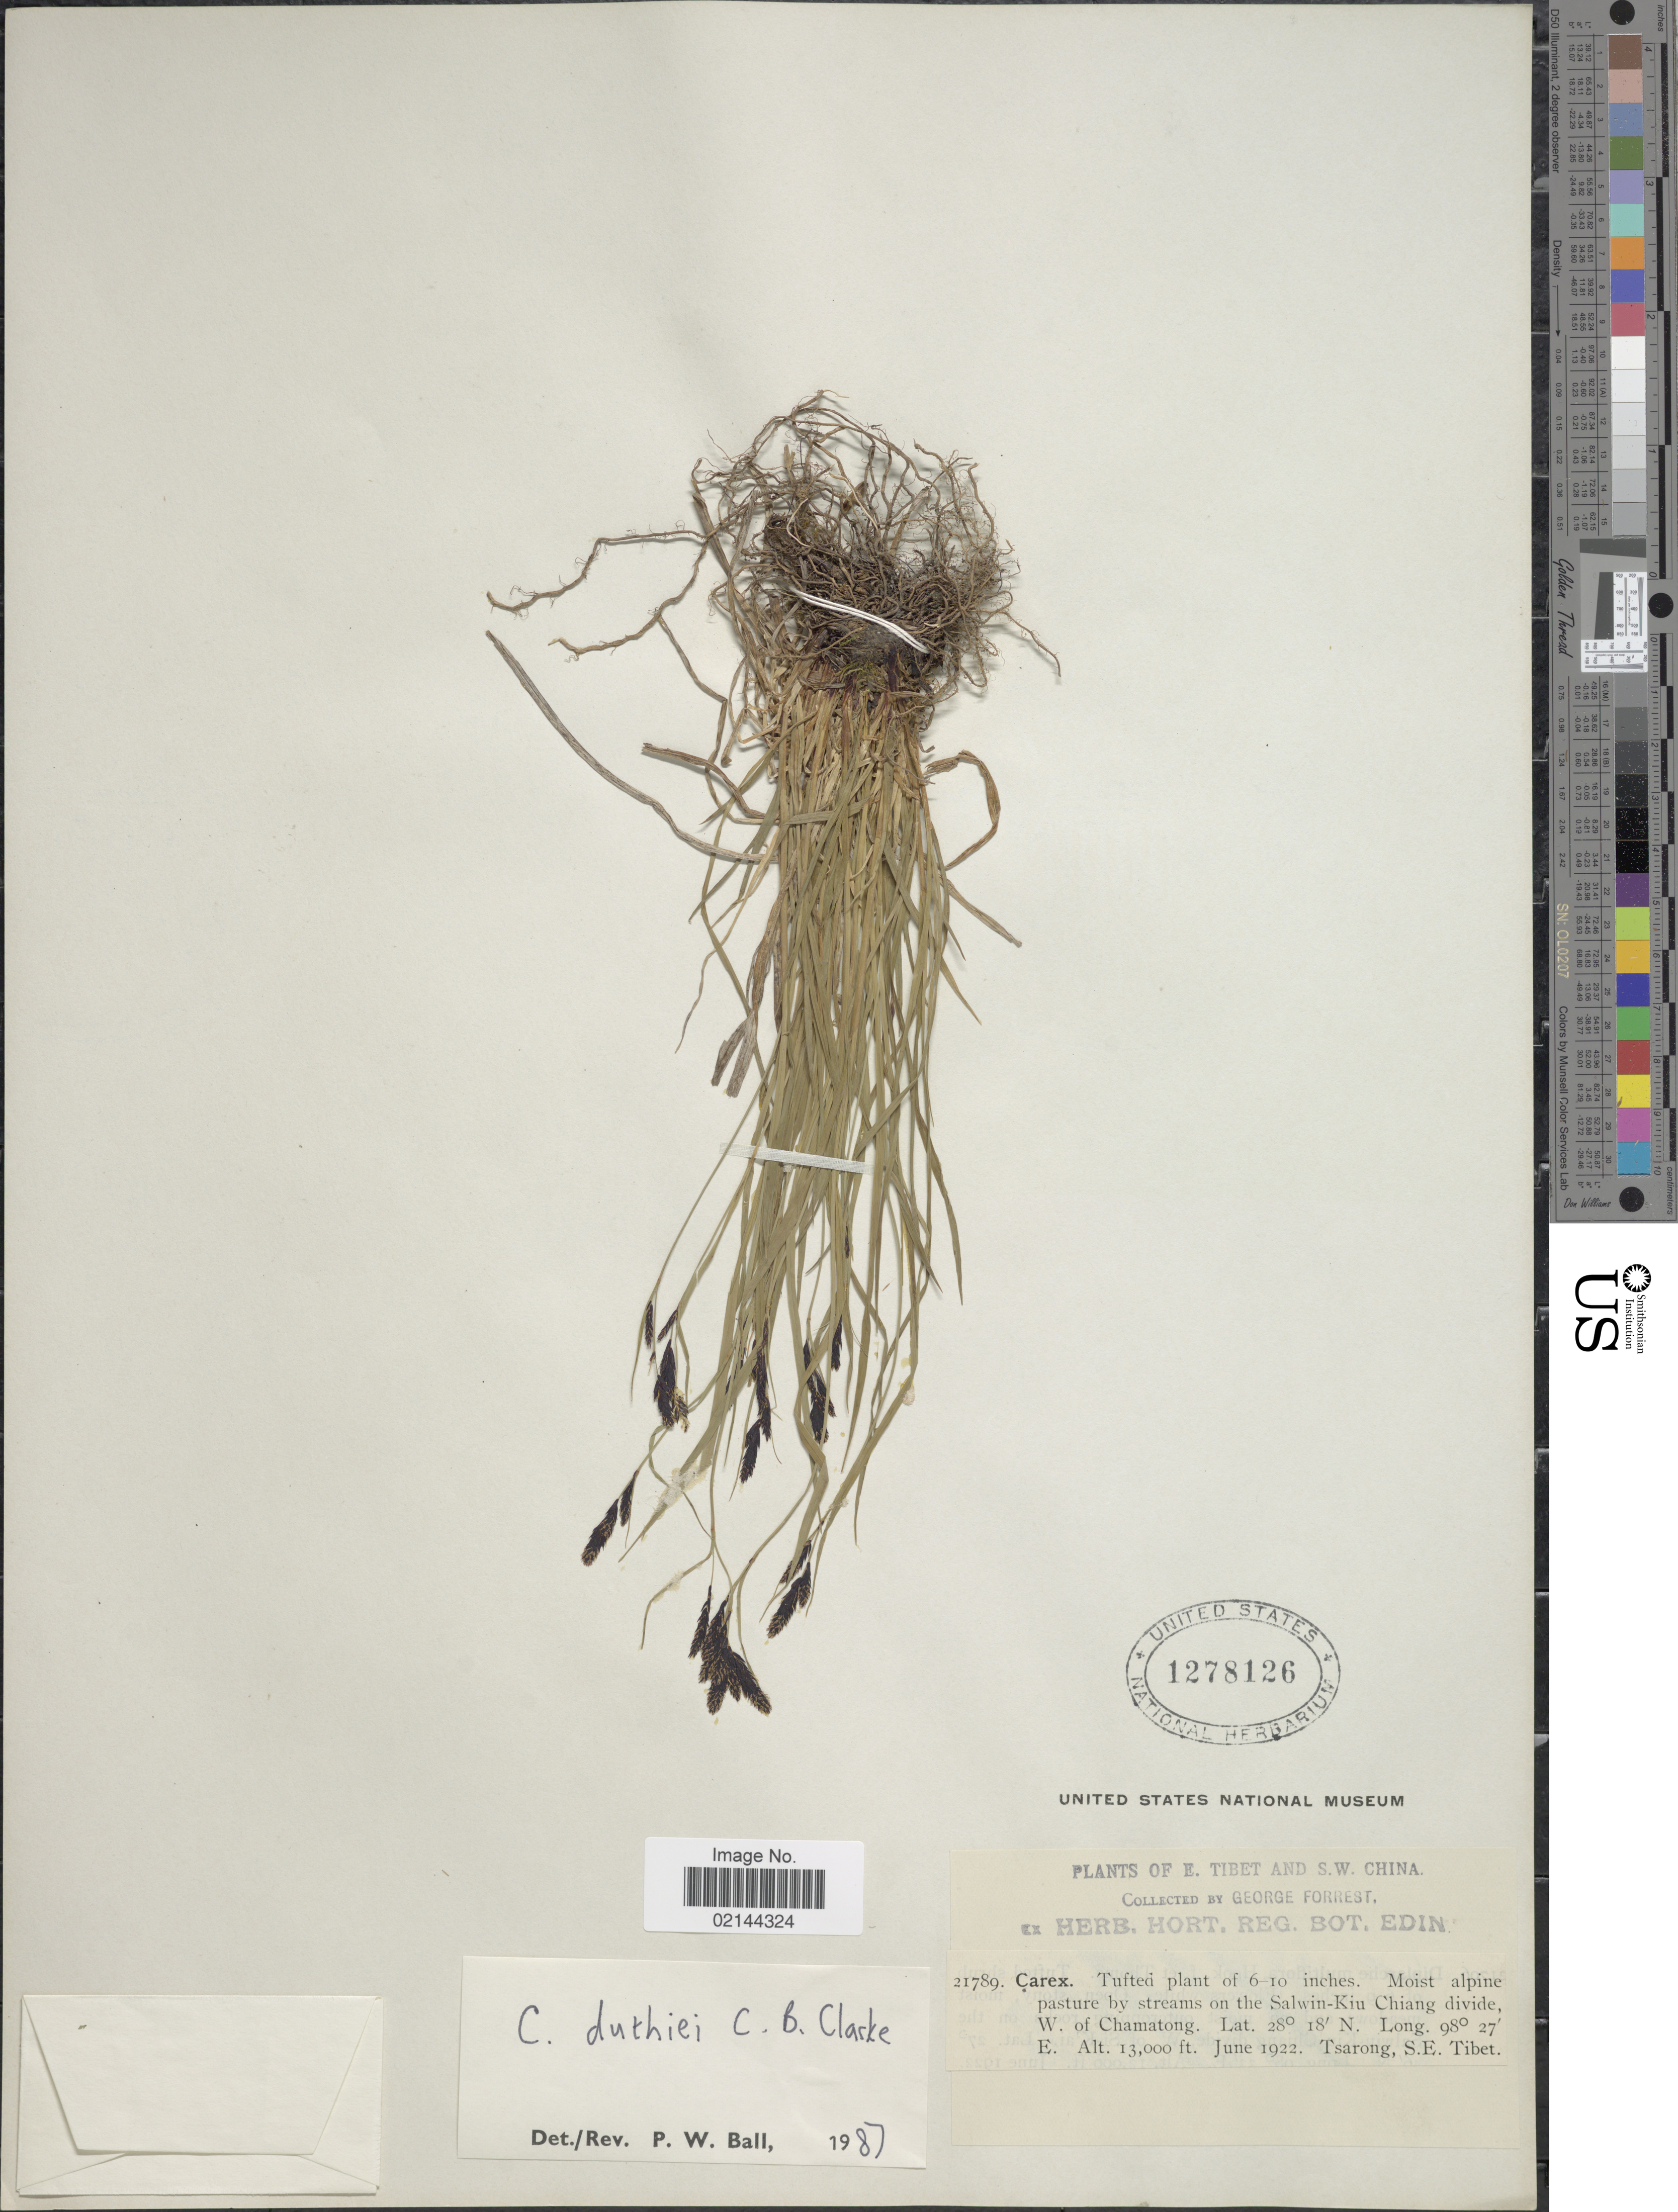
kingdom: Plantae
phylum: Tracheophyta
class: Liliopsida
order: Poales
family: Cyperaceae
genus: Carex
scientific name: Carex duthiei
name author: C.B. Clarke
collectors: G. Forrest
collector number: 21789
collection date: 1922-06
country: China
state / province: Xizang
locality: E. Tibet and S. W. China, Moist alpine pasture by streams on the Salwin-Kiu Chiang divide, W. of Chamatong, Tsarong, S.E. Tibet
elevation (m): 3962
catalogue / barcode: US 1278126